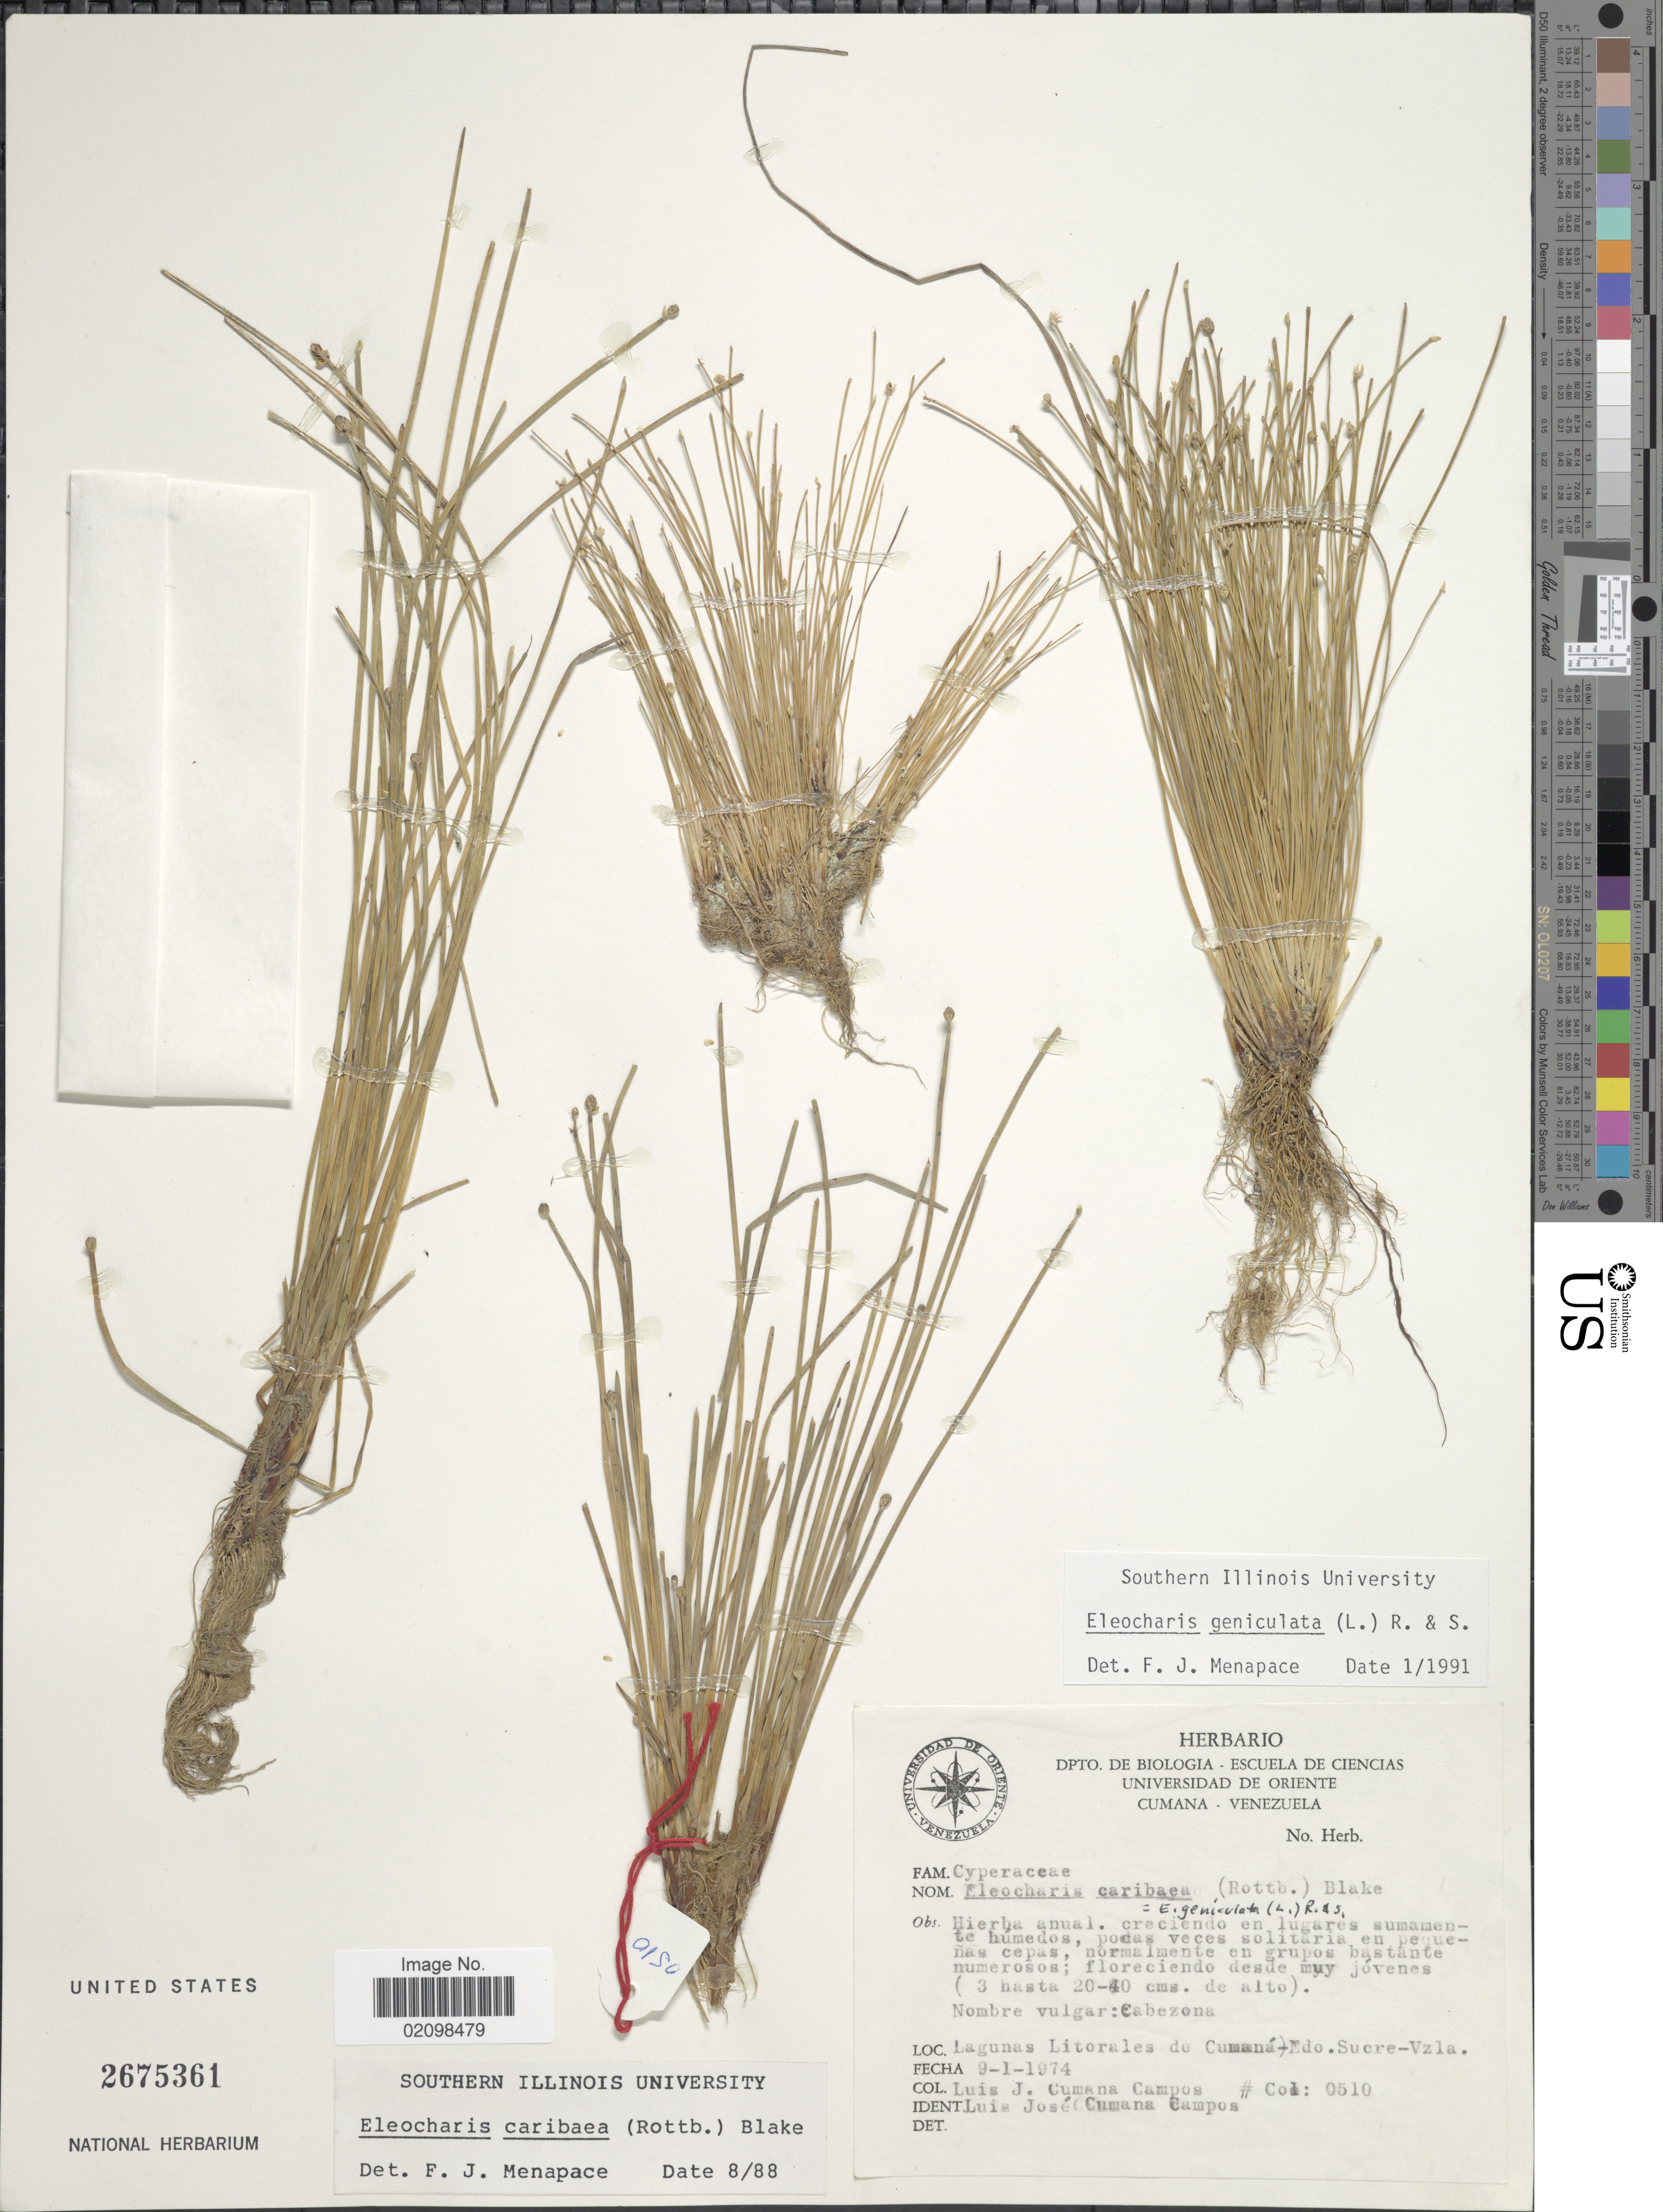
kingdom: Plantae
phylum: Tracheophyta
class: Liliopsida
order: Poales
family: Cyperaceae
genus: Eleocharis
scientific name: Eleocharis geniculata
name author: (L.) Roem. & Schult.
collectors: L. J. Cumaná C.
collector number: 0510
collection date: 1974-01-09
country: Venezuela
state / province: Sucre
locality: Lagunas Litorales de Cumaná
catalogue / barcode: US 2675361